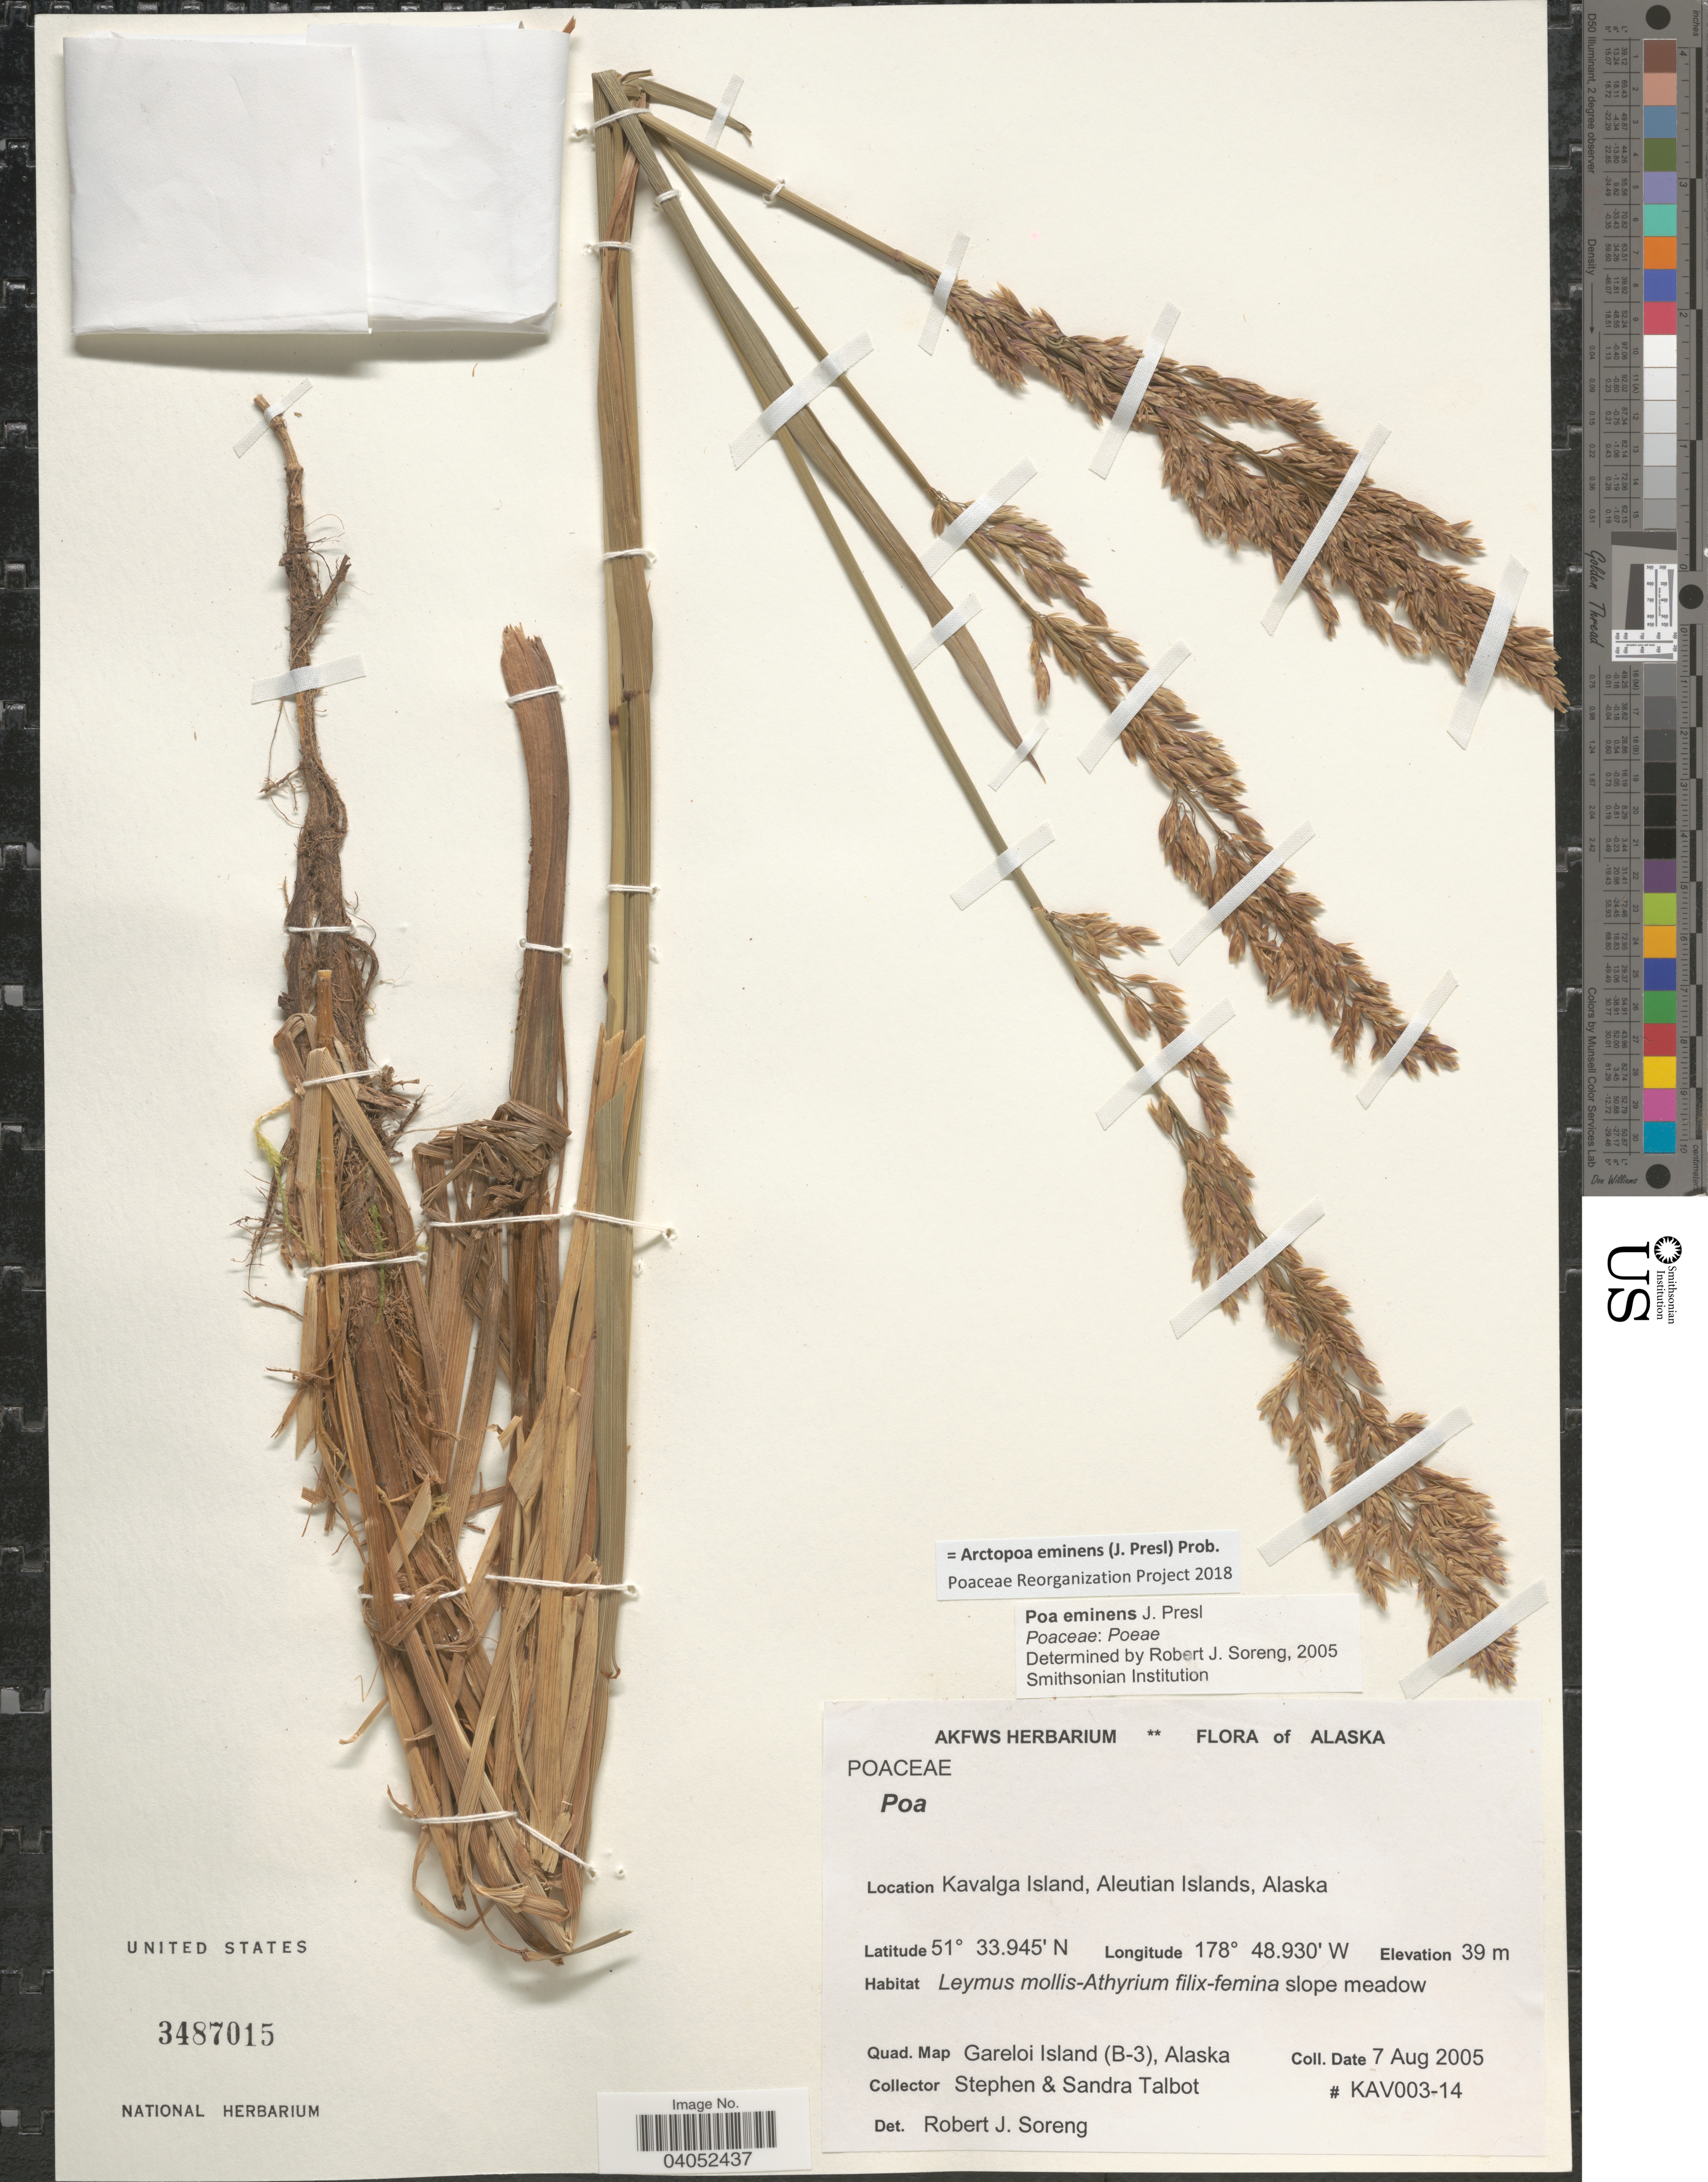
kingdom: Plantae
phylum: Tracheophyta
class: Liliopsida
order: Poales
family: Poaceae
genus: Arctopoa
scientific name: Arctopoa eminens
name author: (J. Presl) Prob.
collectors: S. S. Talbot & S. Talbot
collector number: KAV003-14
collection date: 2005-08-07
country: United States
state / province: Alaska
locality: Kavalga Island, Aleutian Islands. Quad. Map Gareloi Island (B-3).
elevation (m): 39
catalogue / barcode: US 3487015